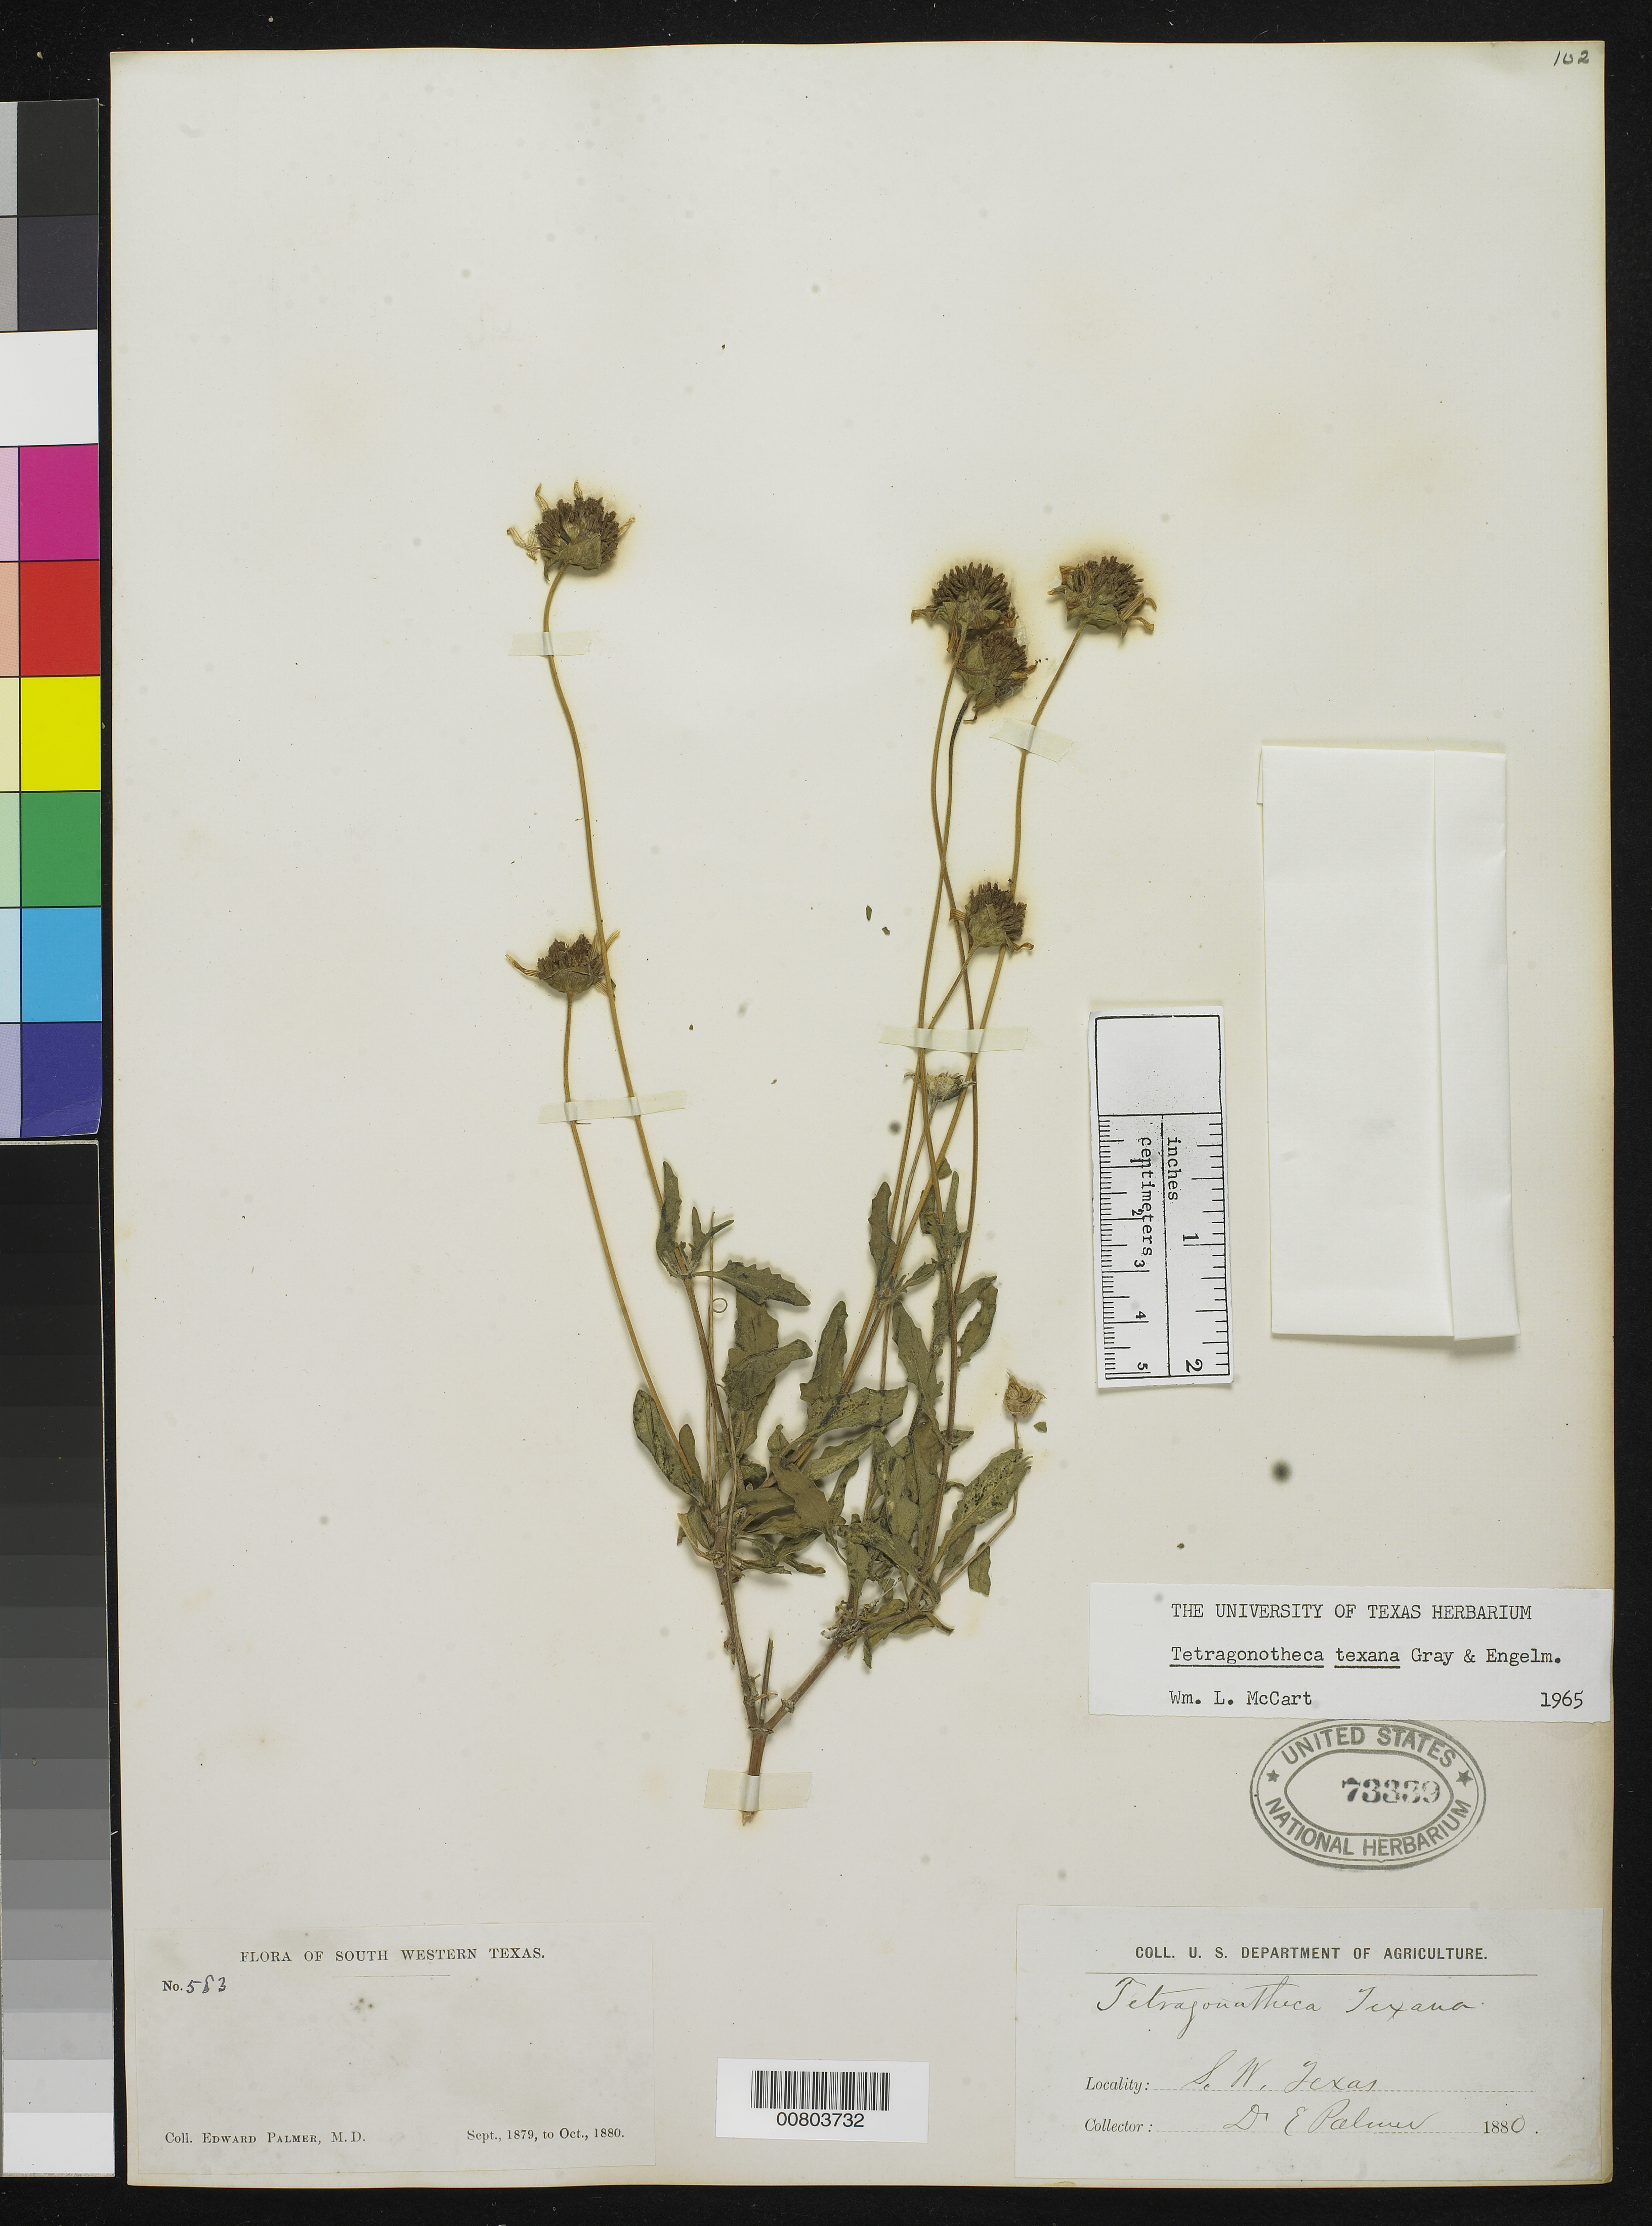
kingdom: Plantae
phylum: Tracheophyta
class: Magnoliopsida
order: Asterales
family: Asteraceae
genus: Tetragonotheca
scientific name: Tetragonotheca texana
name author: A. Gray & Engelm.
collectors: E. Palmer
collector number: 583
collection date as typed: Jan 1880 to -- Oct 1880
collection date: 1880-01/1880-10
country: United States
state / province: Texas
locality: SW Texas.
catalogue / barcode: US 73339